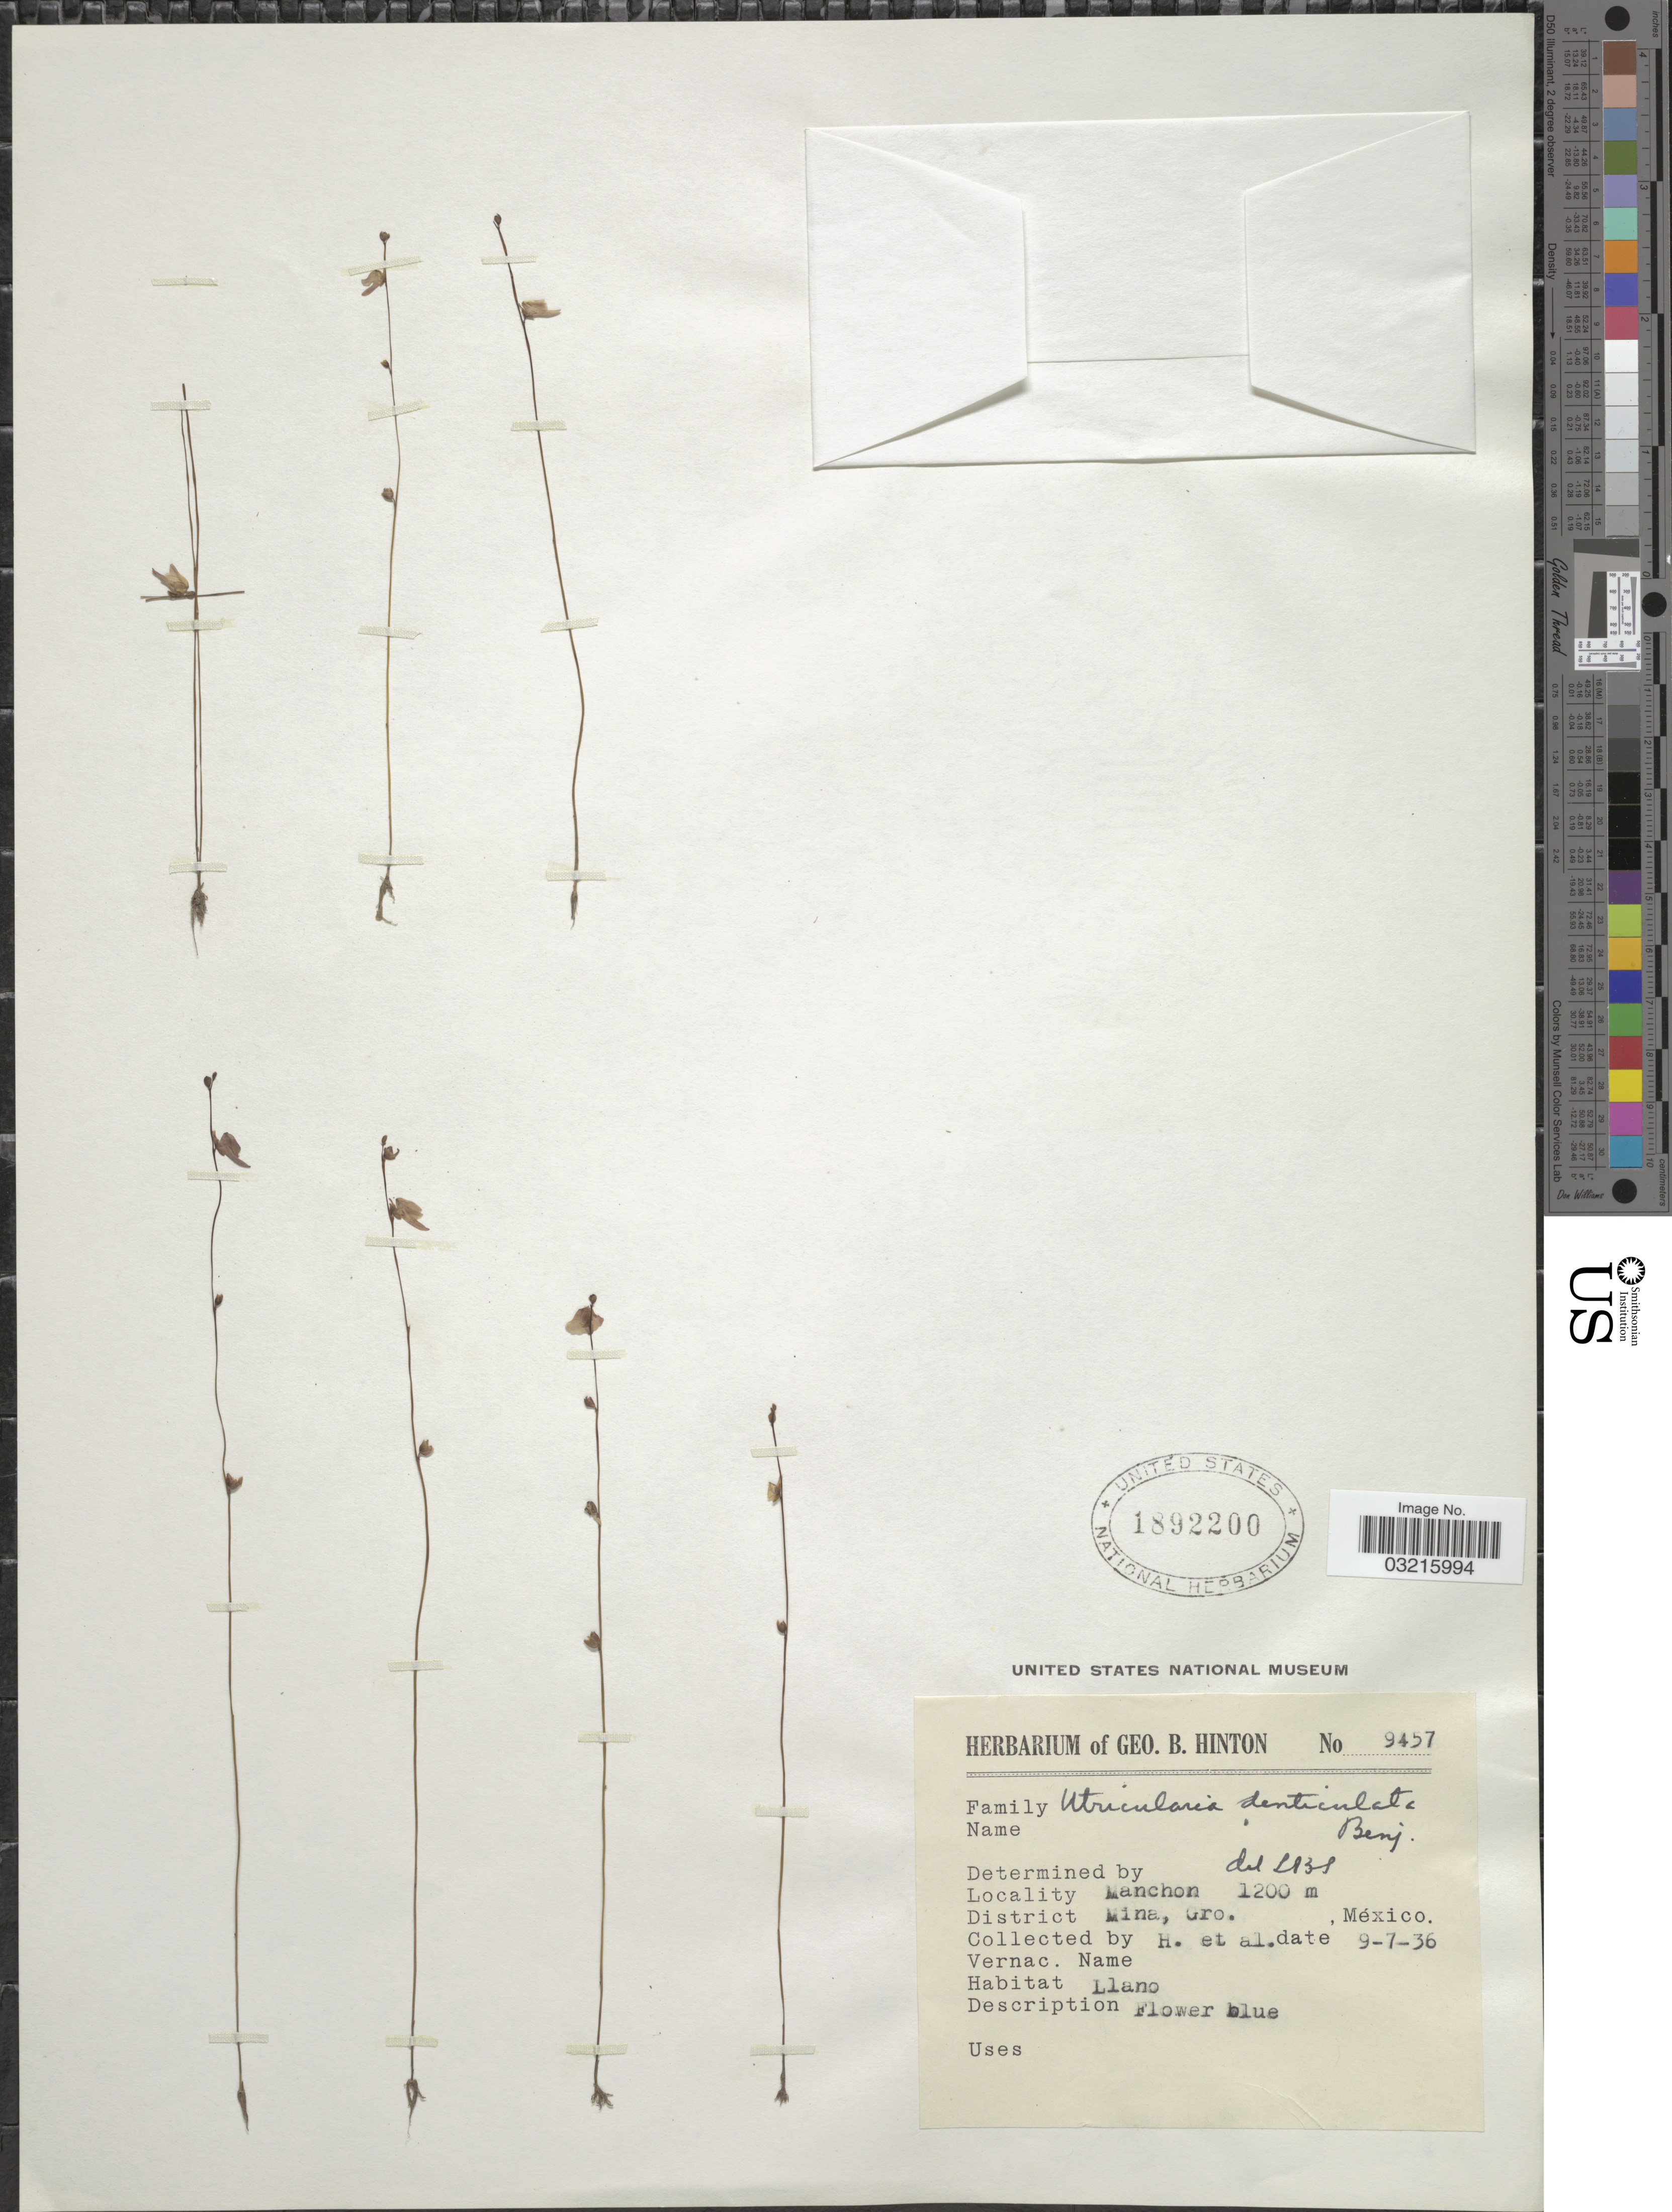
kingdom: Plantae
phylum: Tracheophyta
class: Magnoliopsida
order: Lamiales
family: Lentibulariaceae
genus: Utricularia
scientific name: Utricularia livida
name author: E. Mey.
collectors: G. B. Hinton & et al.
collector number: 9457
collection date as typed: Transcribed d/m/y: 9/7/36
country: Mexico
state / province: Guerrero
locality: Manchon, District Mina.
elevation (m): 1200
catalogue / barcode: US 1892200